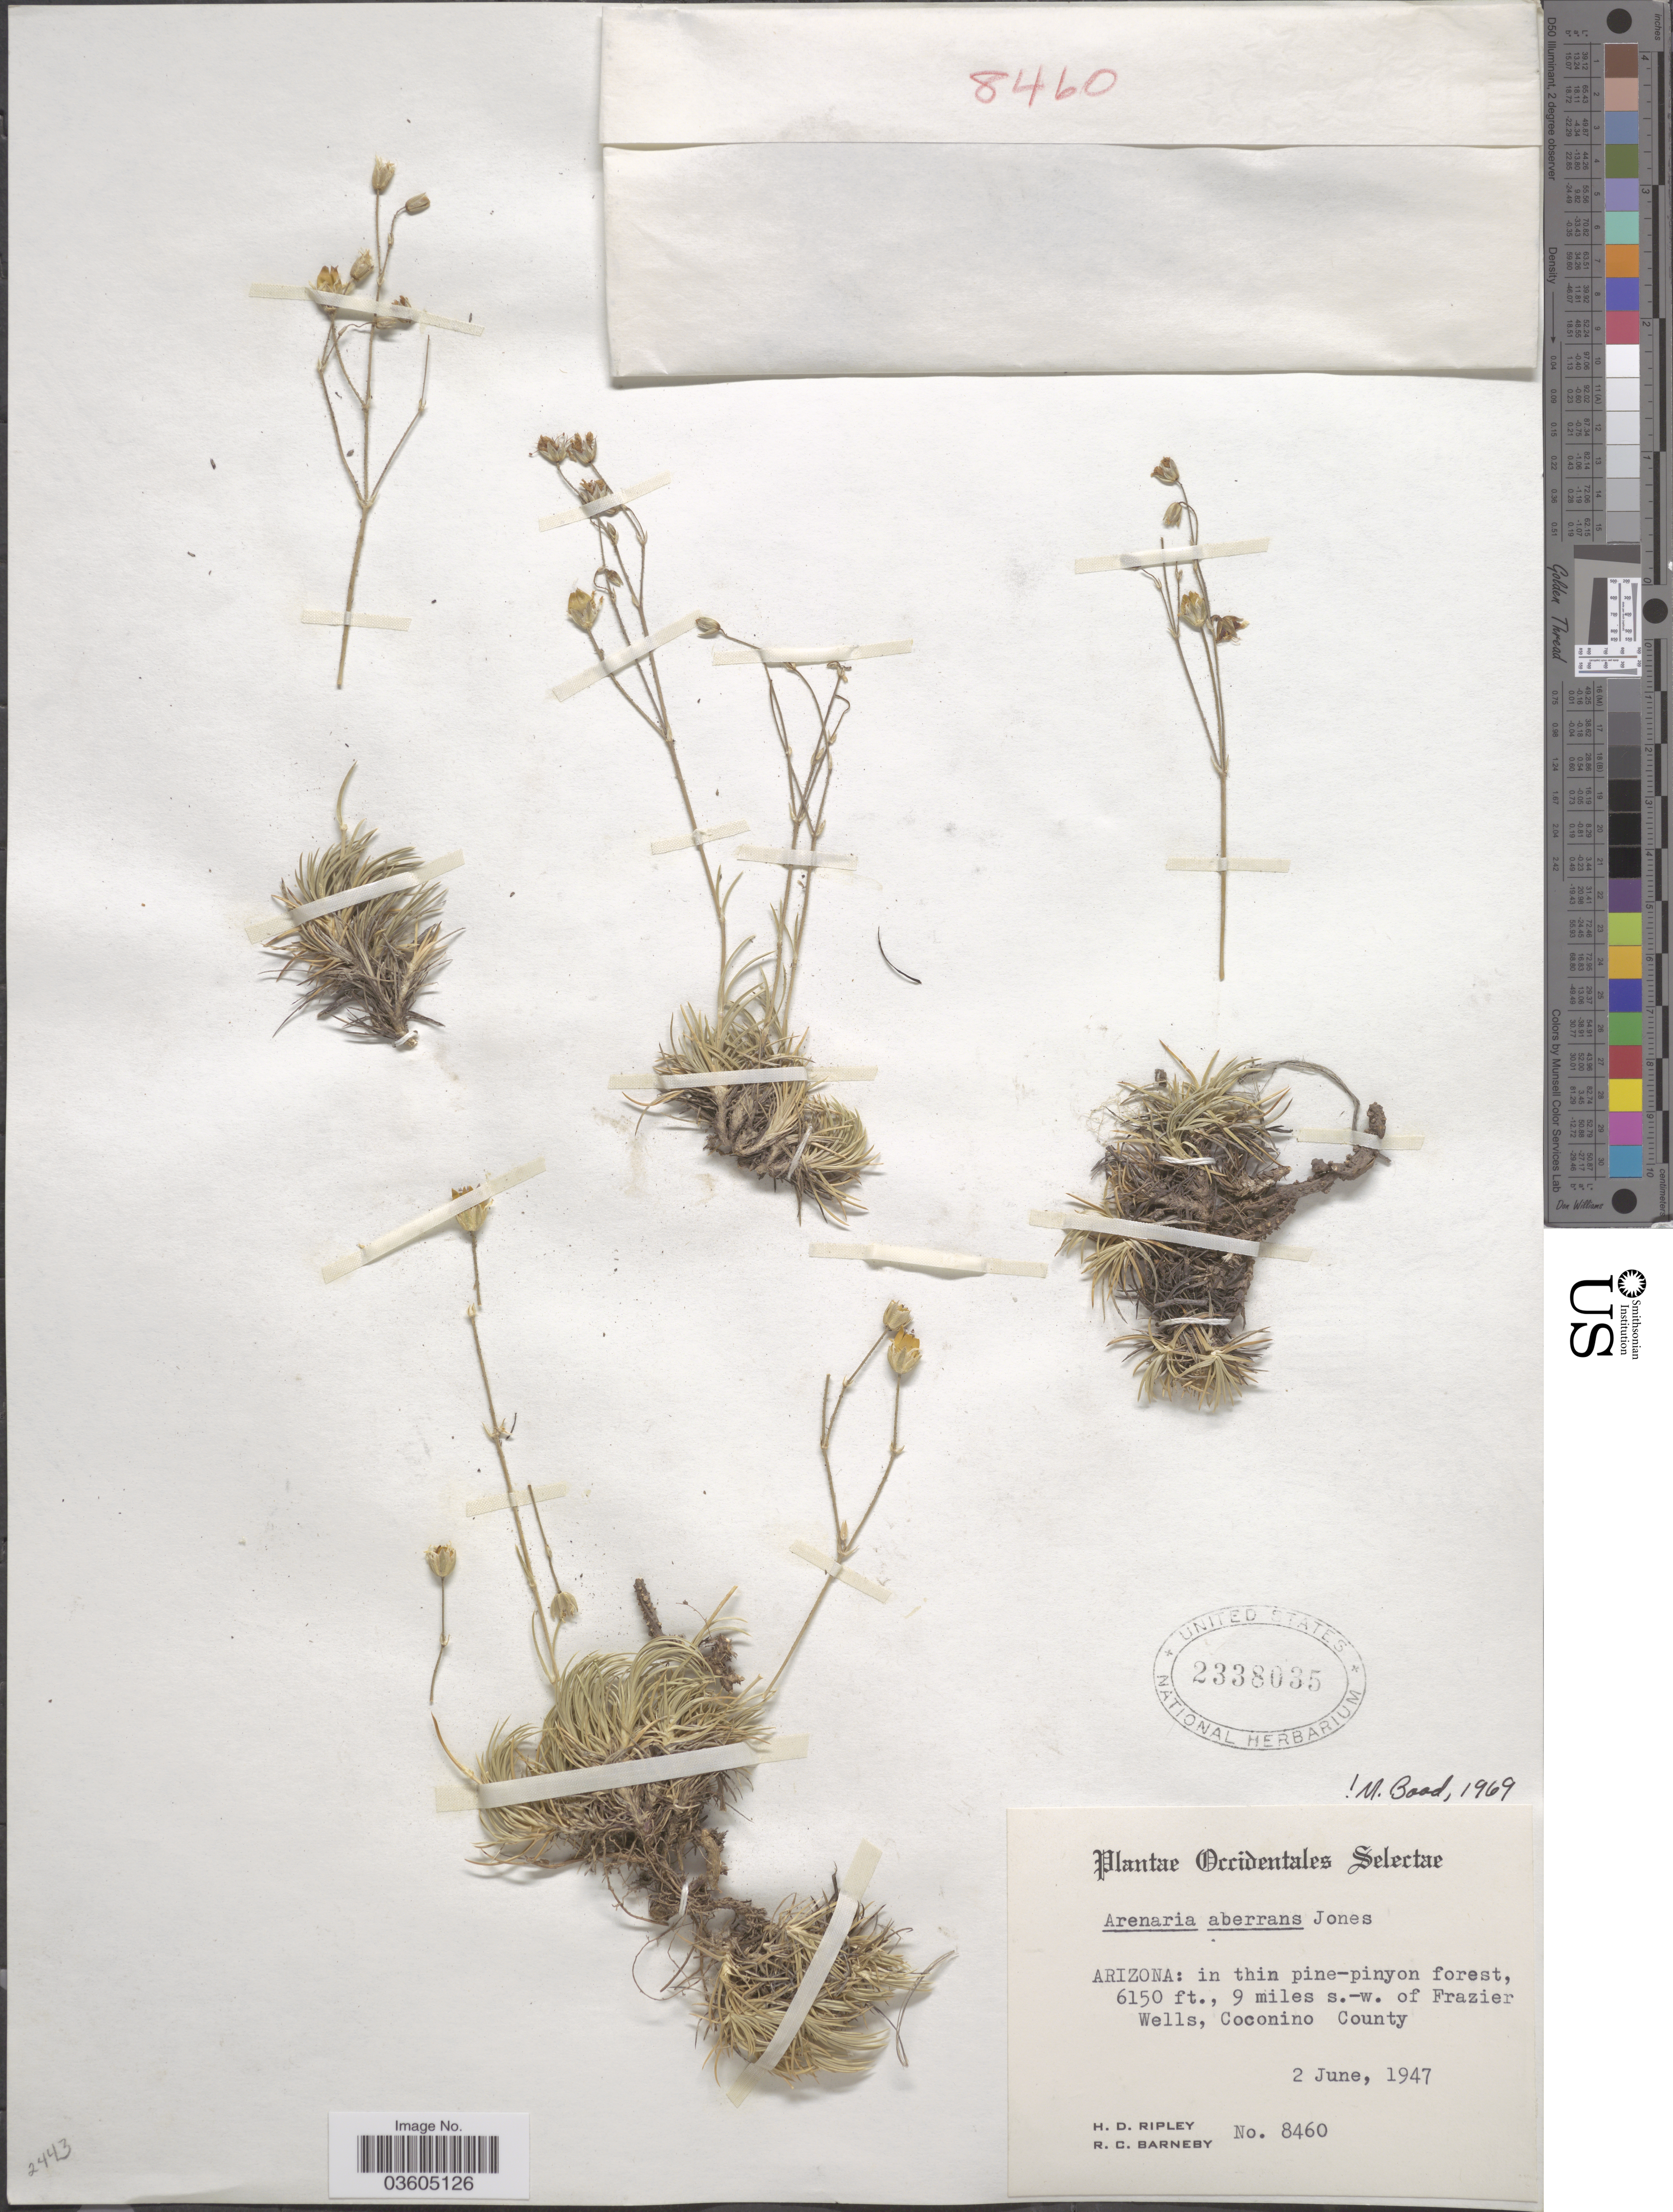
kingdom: Plantae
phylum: Tracheophyta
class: Magnoliopsida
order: Caryophyllales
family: Caryophyllaceae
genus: Eremogone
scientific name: Eremogone aberrans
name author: (M.E. Jones) Ikonn.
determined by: U.S. National Herbarium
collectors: H. Ripley & R. C. Barneby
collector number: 8460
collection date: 1947-06-02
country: United States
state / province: Arizona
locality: In thin pine-pinyon forest, 9 miles s.-w. of Frazier Wells, Coconino County.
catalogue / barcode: US 2338035